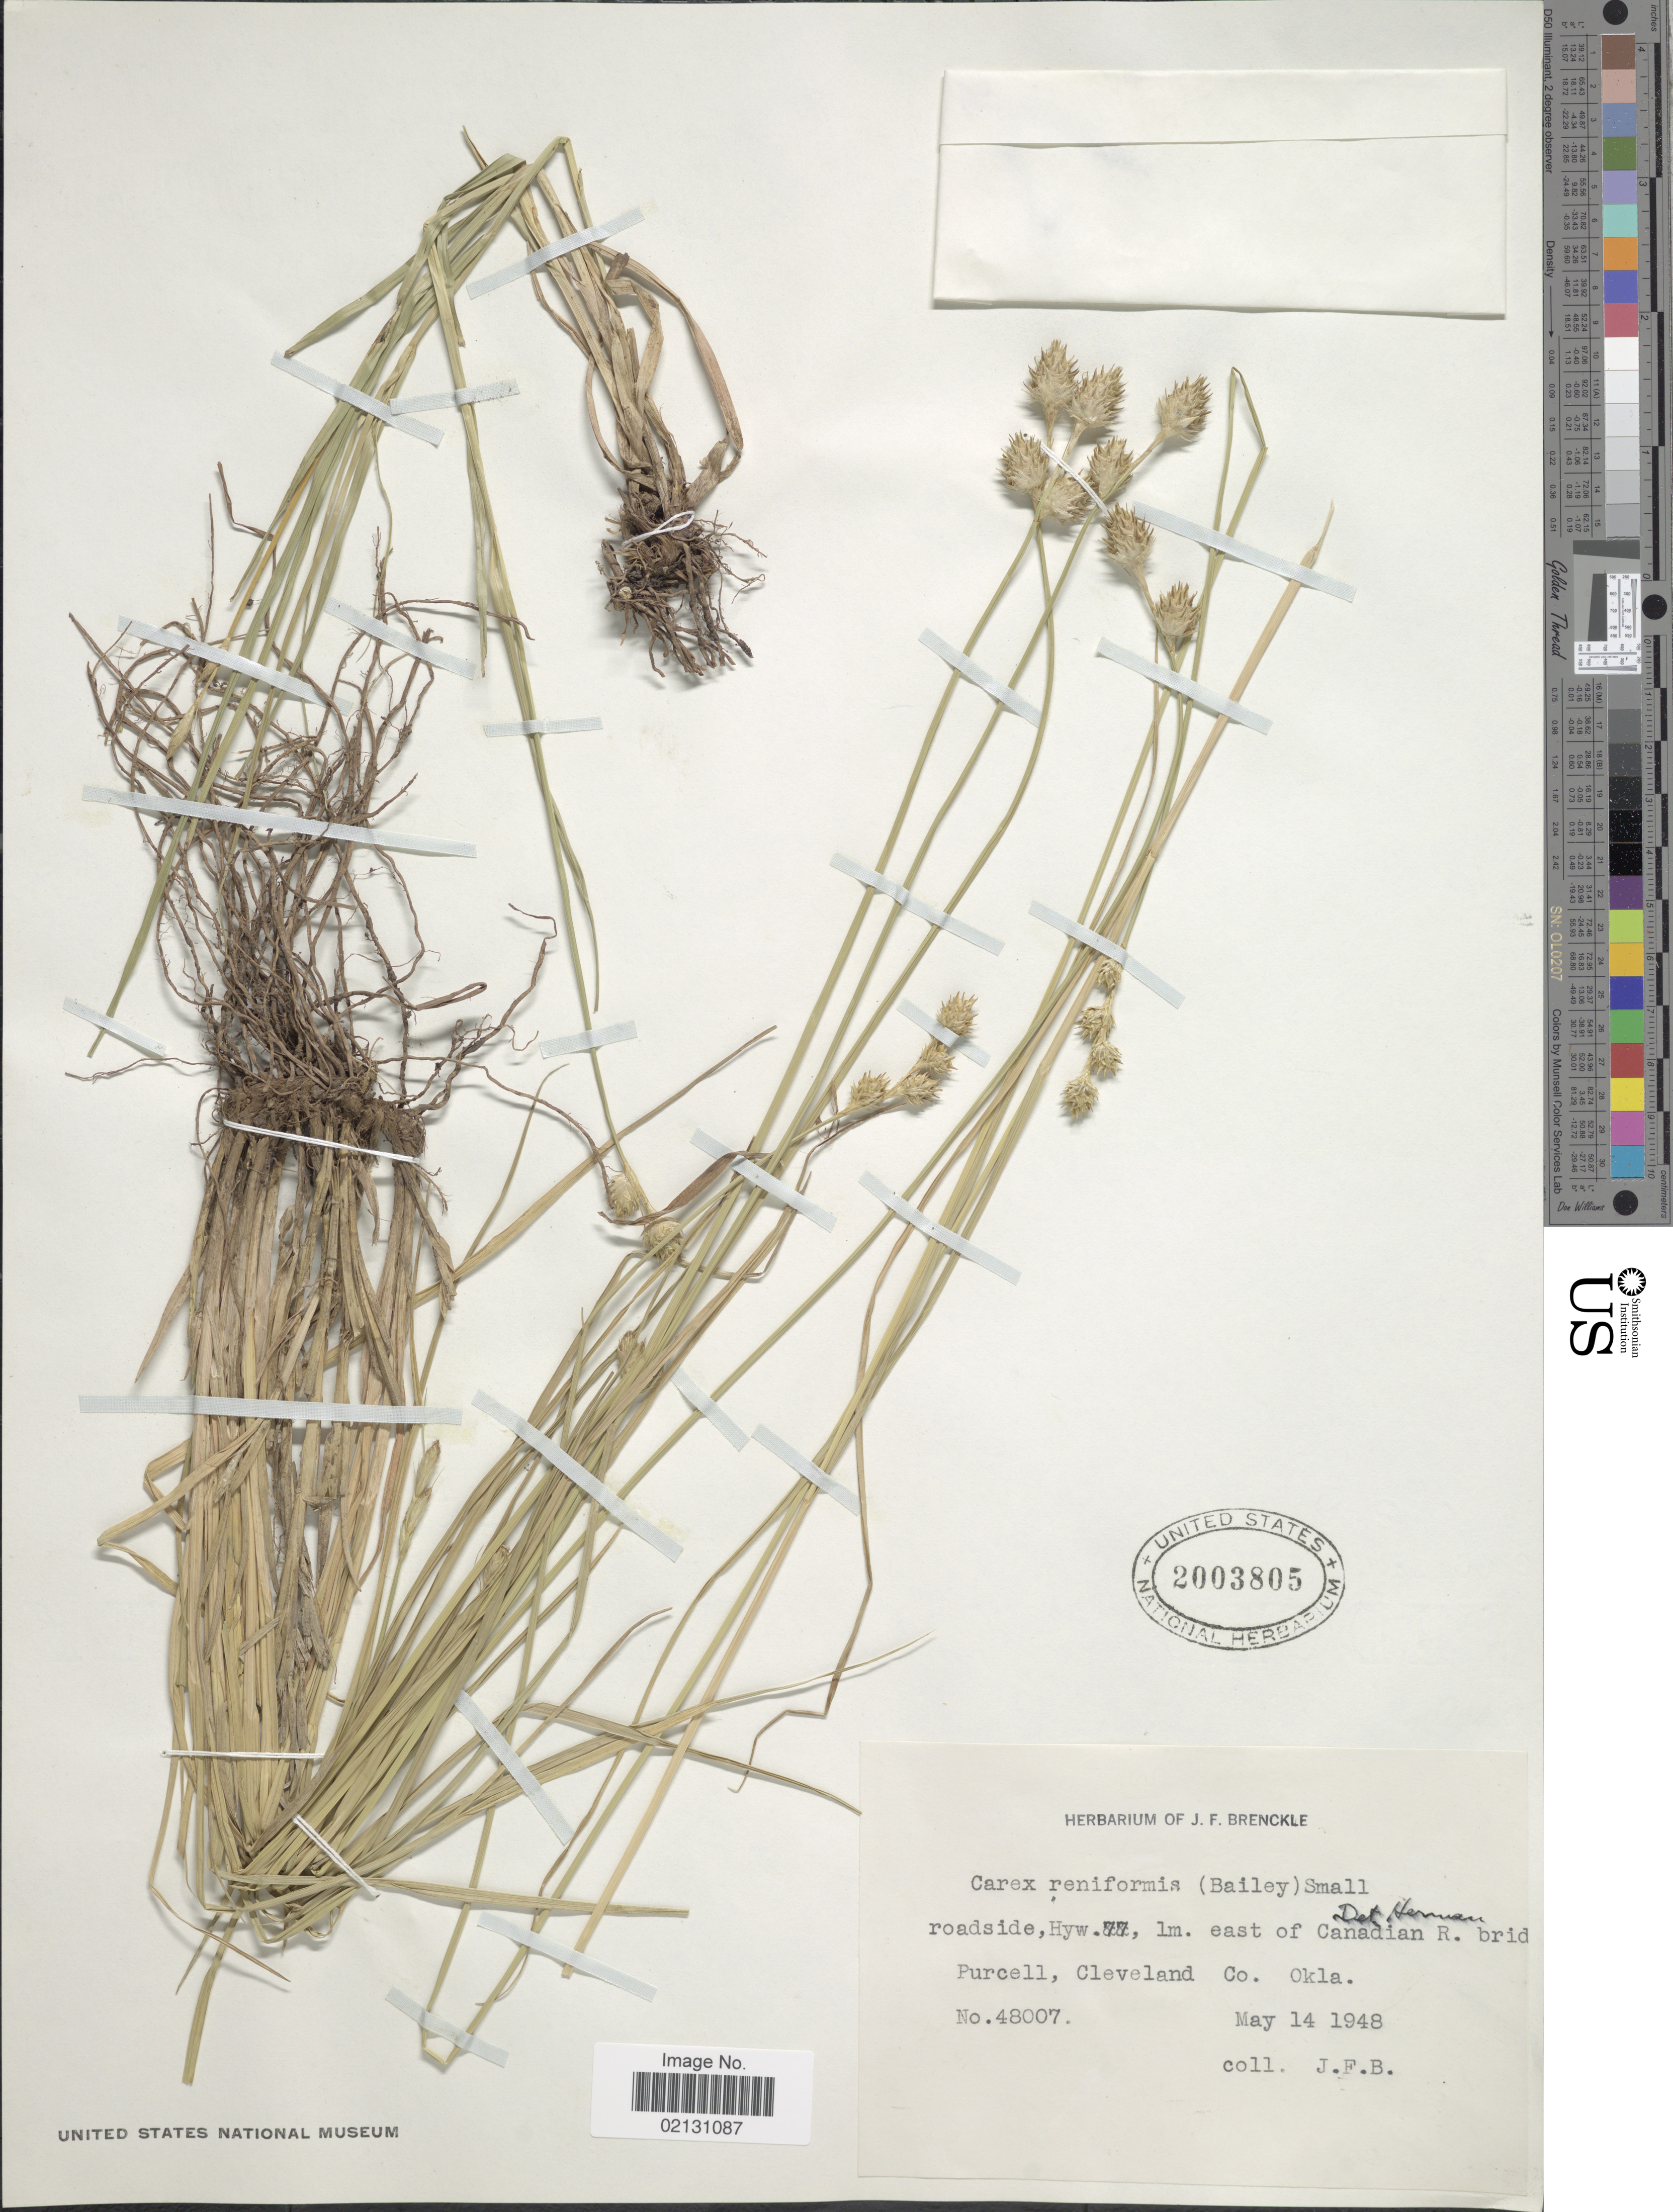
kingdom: Plantae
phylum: Tracheophyta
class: Liliopsida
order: Poales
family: Cyperaceae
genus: Carex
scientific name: Carex reniformis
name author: (L.H. Bailey) Small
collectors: J. Brenckle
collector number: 48007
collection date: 1948-05-14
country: United States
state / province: Oklahoma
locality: Roadside, Hyw 77, 1m east of Canadian R. brid Purcell, Cleveland Co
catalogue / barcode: US 2003805